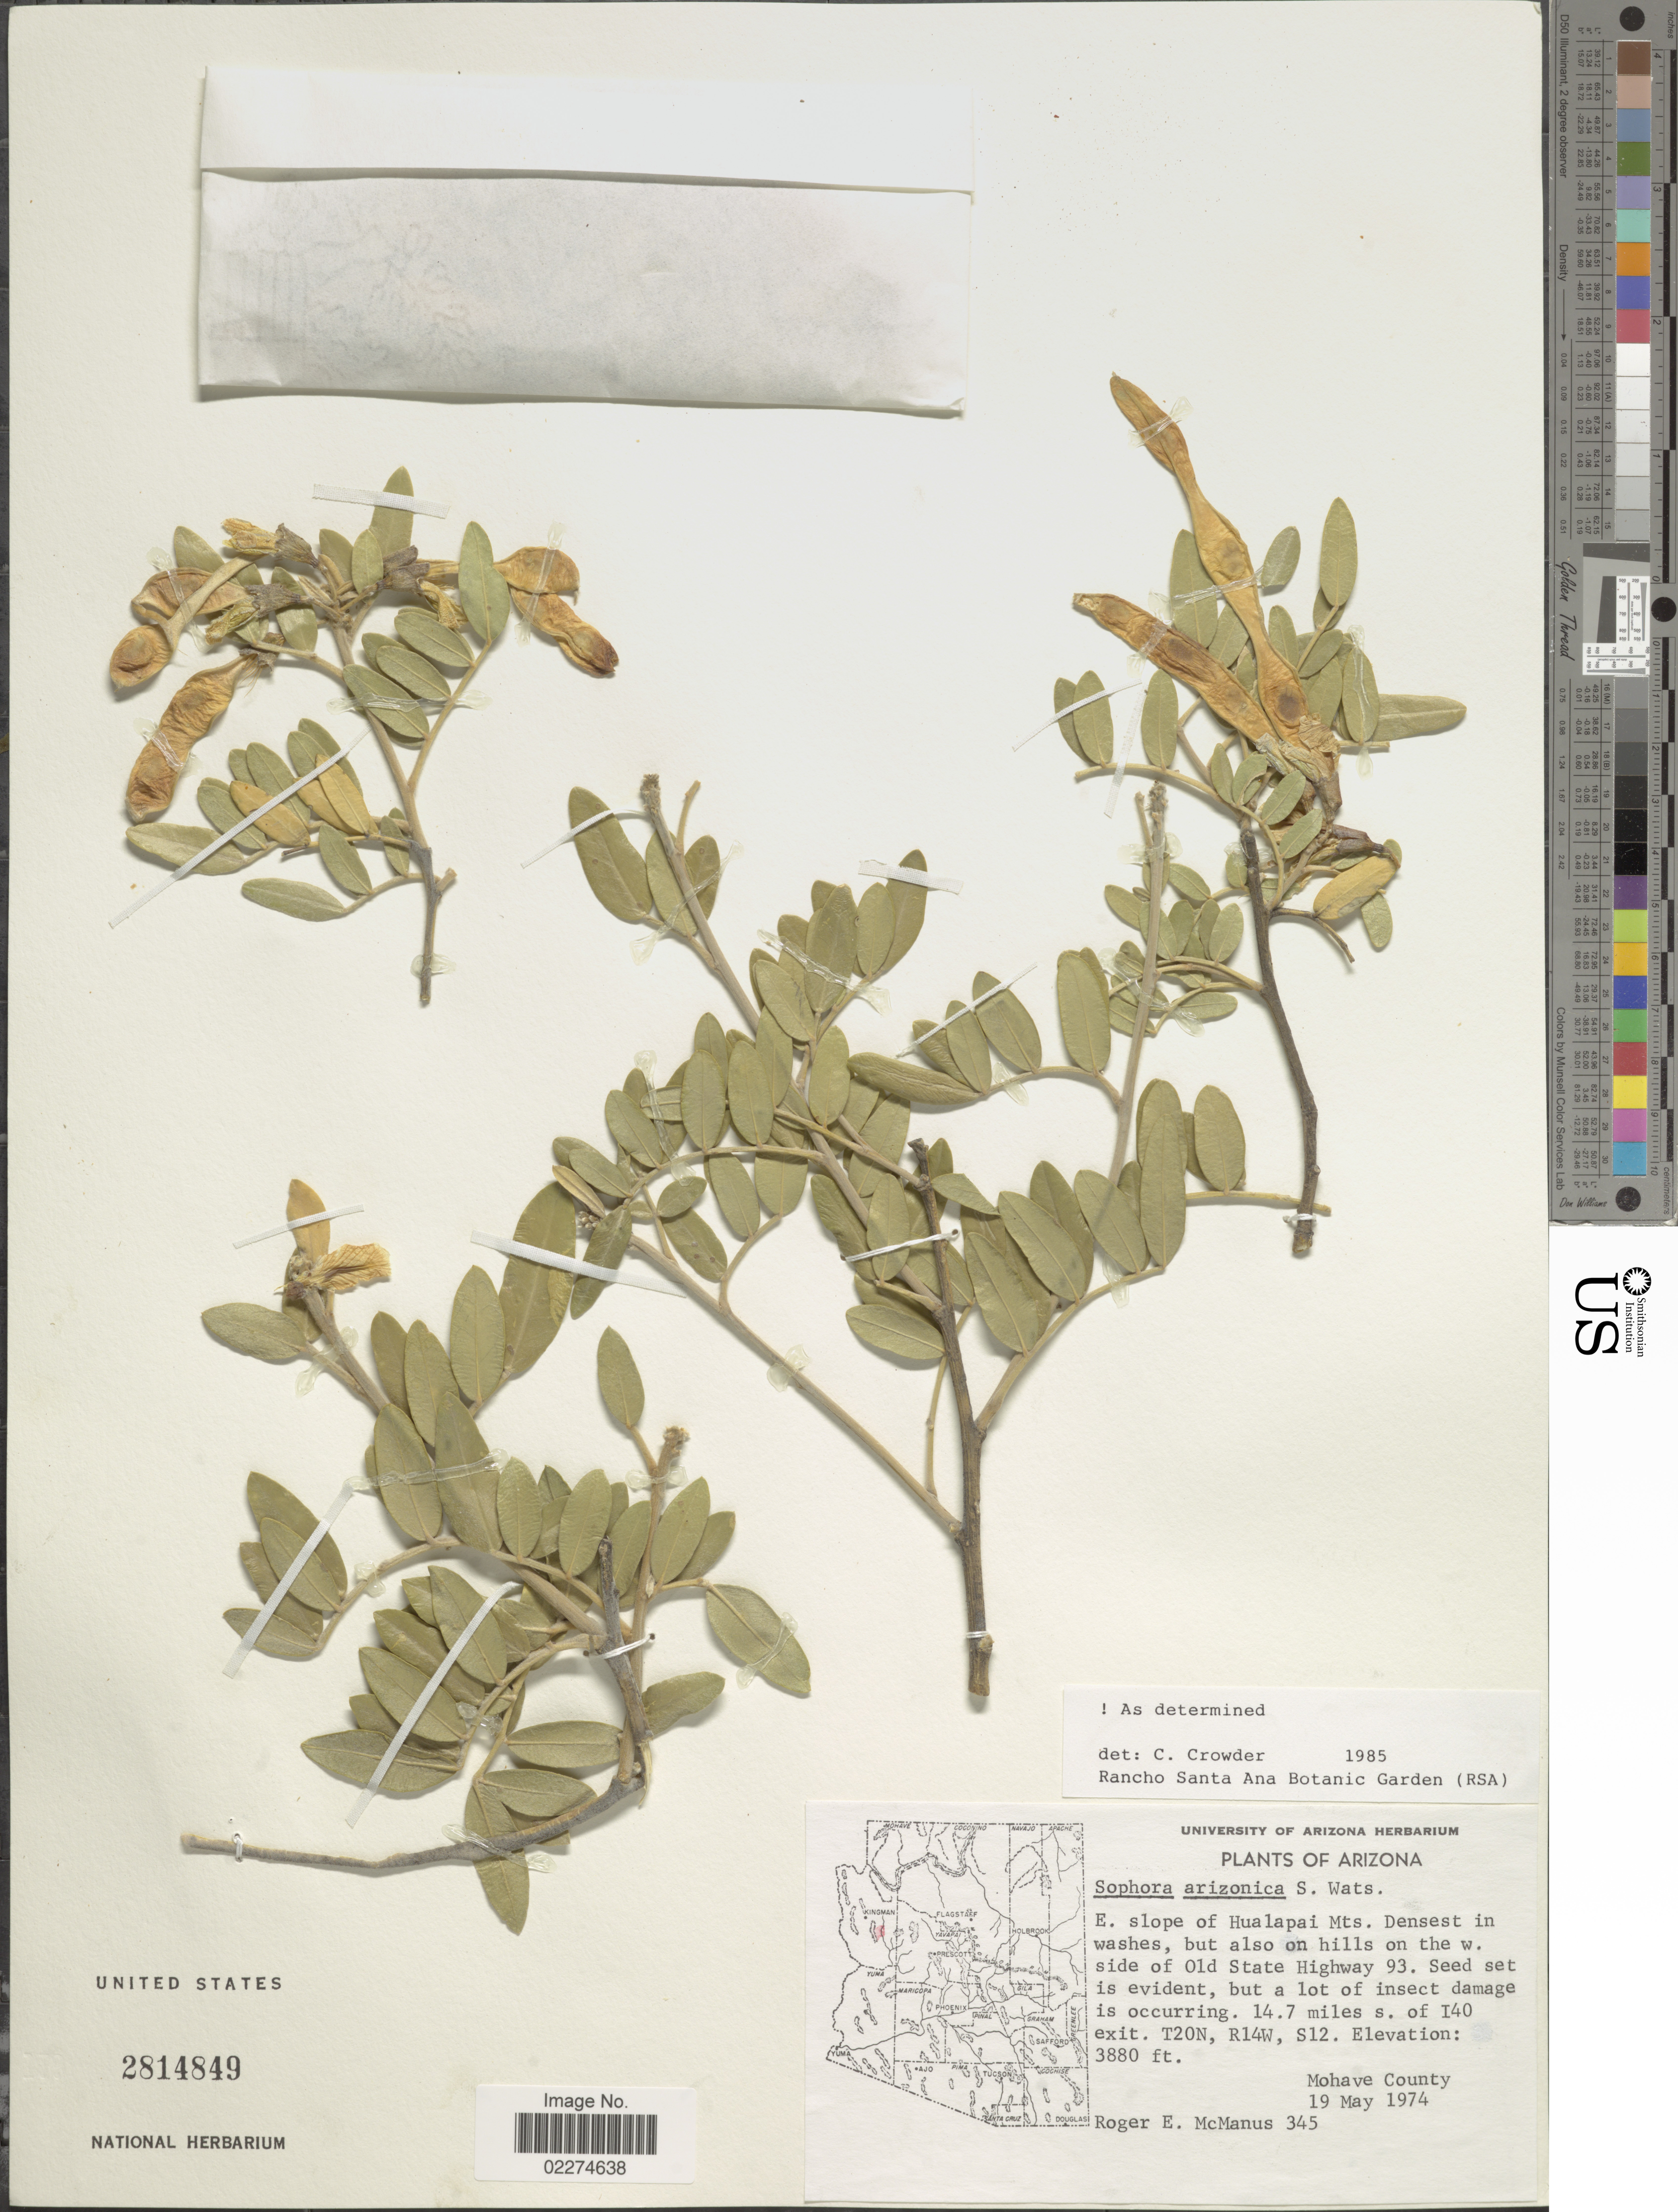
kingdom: Plantae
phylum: Tracheophyta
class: Magnoliopsida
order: Fabales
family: Fabaceae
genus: Dermatophyllum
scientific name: Dermatophyllum arizonicum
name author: (S. Watson) Vincent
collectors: R. McManus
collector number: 345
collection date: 1974-05-19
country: United States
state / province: Arizona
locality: E. slopes of Hualapai Mts. Densest in washes, but also on hills on the w. side of Old State Highway 93, 14.7 miles s. of I40 exit, T20N, R14W, S12, Mohave County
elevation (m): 1030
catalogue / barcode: US 2814849